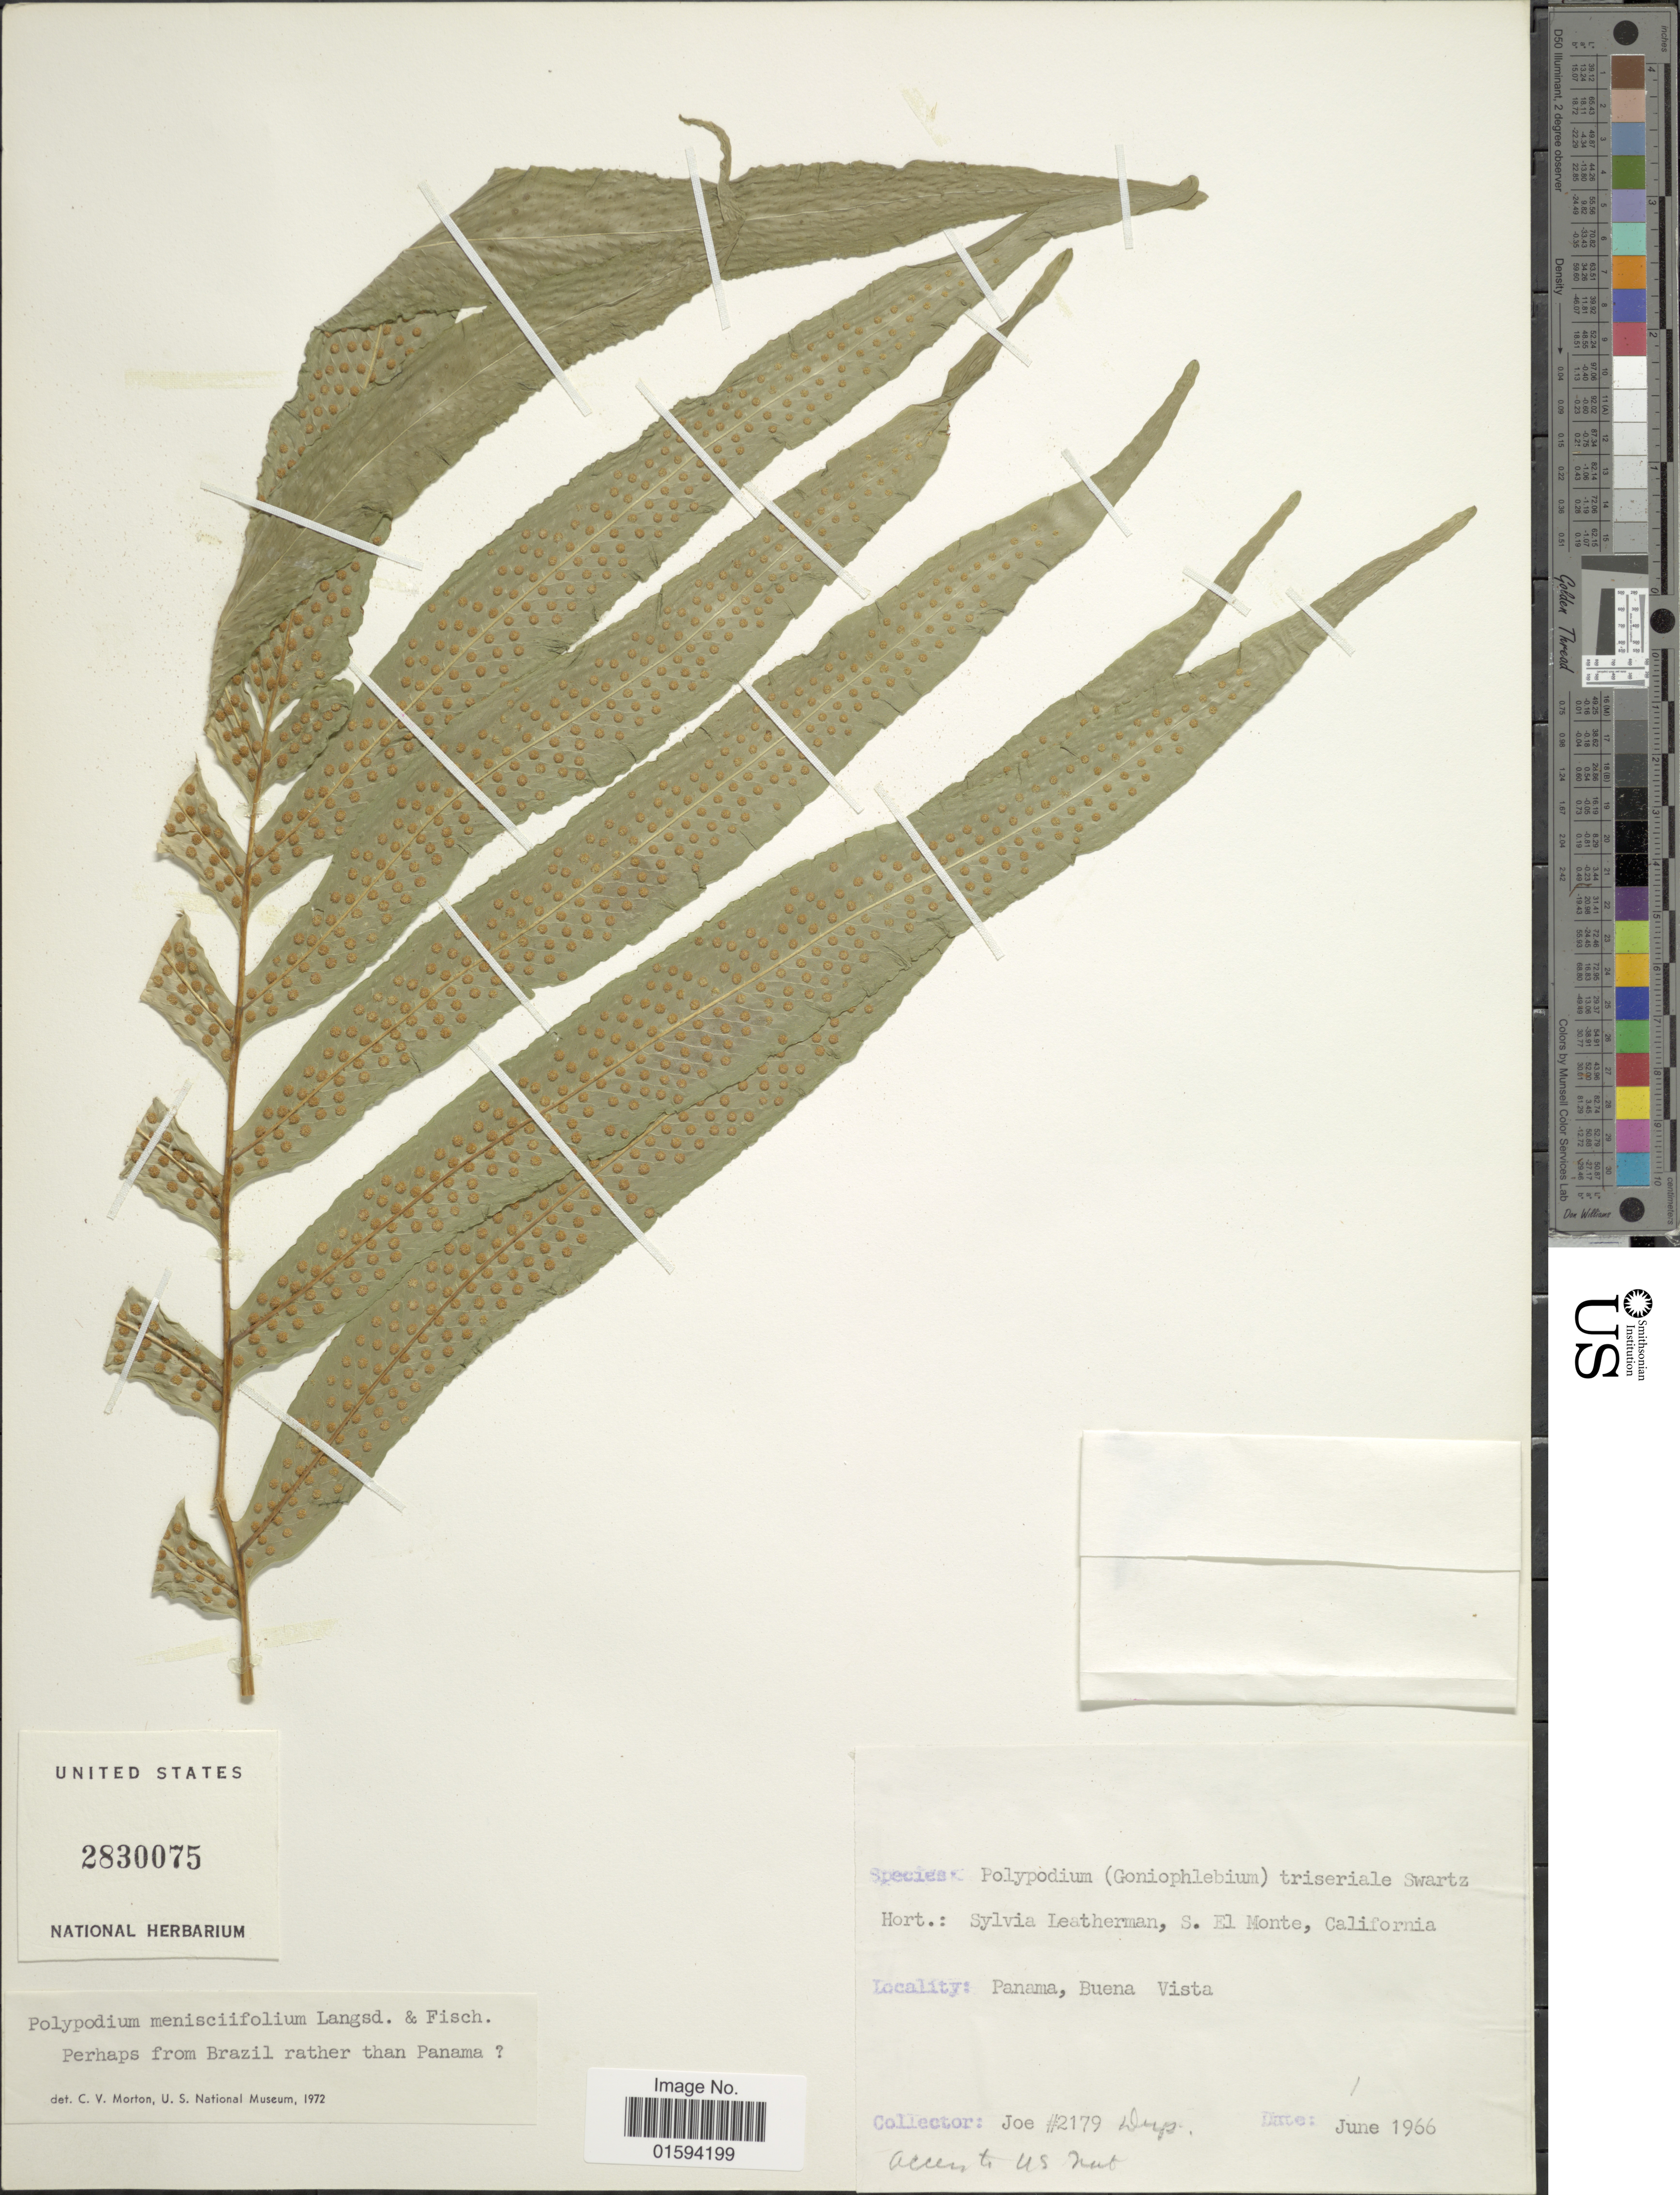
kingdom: Plantae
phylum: Tracheophyta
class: Polypodiopsida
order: Polypodiales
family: Polypodiaceae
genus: Polypodium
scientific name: Polypodium triseriale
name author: Sw.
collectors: Joe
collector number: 2179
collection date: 1966-06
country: United States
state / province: California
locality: Hort.: Sylvia Leatherman, S. El Monte, California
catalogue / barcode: US 2830075